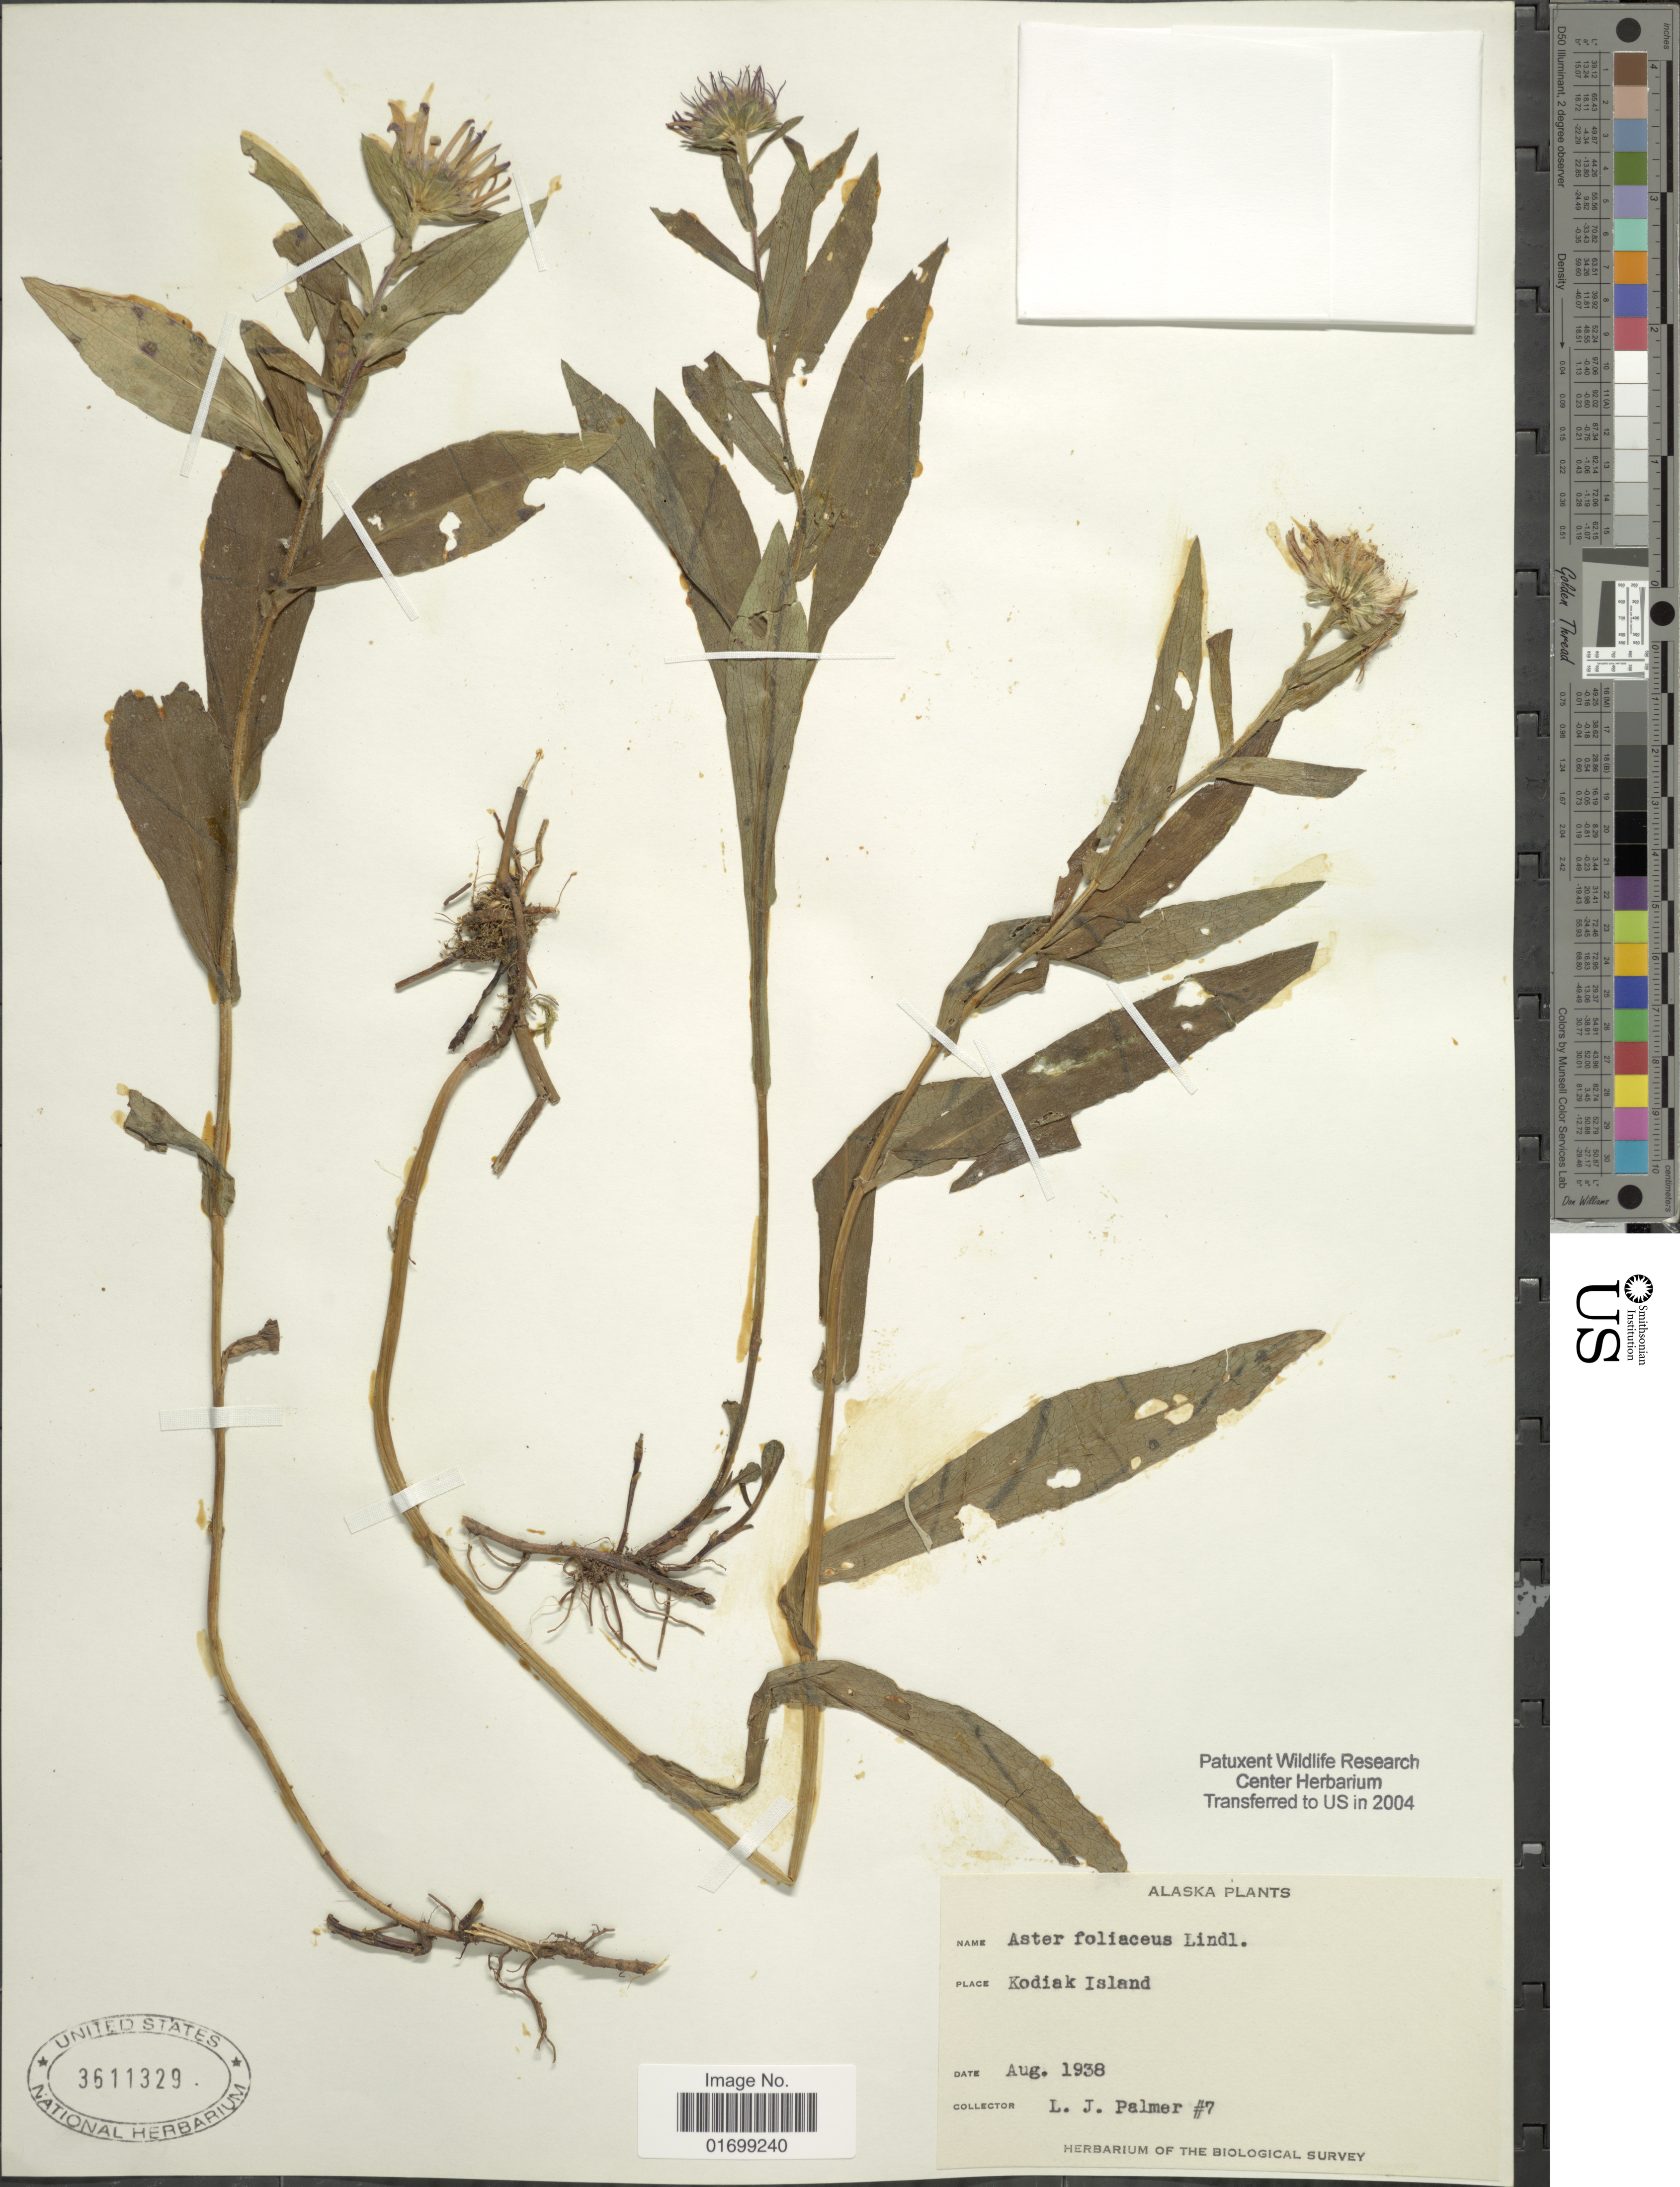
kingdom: Plantae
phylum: Tracheophyta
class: Magnoliopsida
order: Asterales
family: Asteraceae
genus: Symphyotrichum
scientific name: Symphyotrichum foliaceum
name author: (Lindl. ex DC.) G.L. Nesom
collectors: L. J. Palmer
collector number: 7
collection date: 1938-08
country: United States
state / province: Alaska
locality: Kodiak Island.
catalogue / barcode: US 3611329